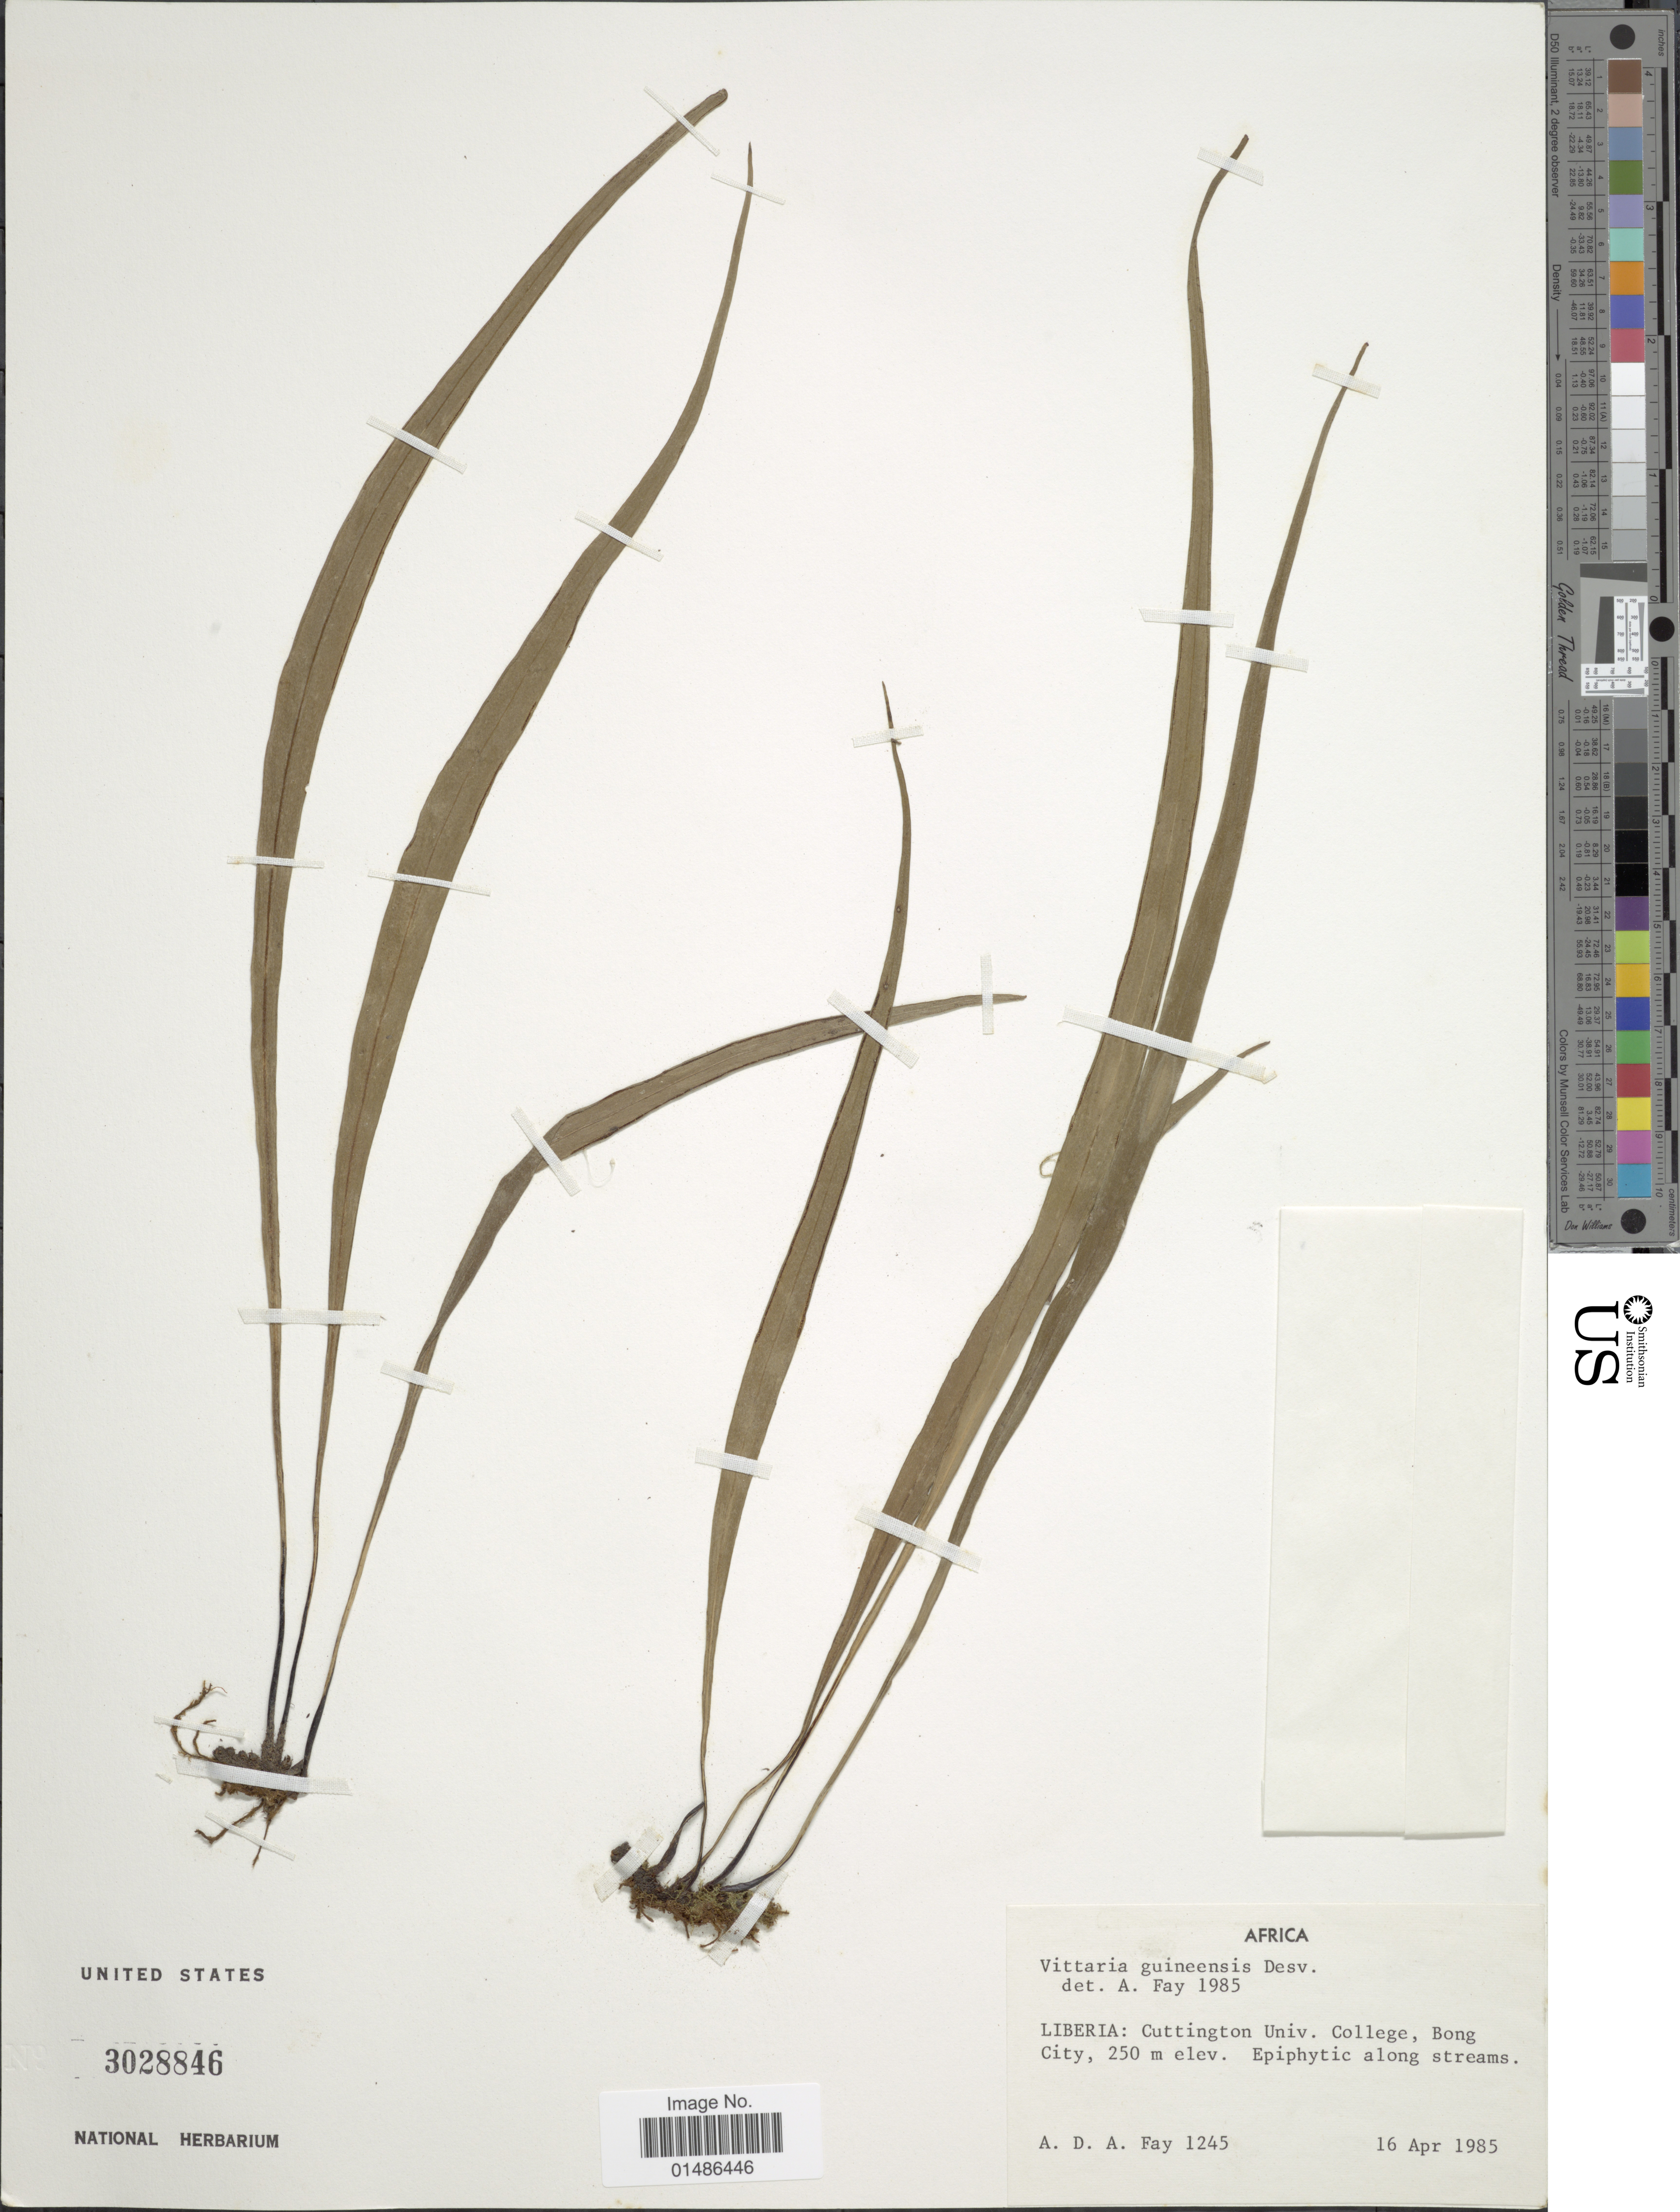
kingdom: Plantae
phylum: Tracheophyta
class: Polypodiopsida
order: Polypodiales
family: Pteridaceae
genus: Haplopteris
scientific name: Haplopteris guineensis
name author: (Desv.) E.H. Crane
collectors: A. Fay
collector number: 1245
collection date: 1985-04-16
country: Liberia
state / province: Bong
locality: Cutting Univ. College.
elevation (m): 250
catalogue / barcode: US 3028846